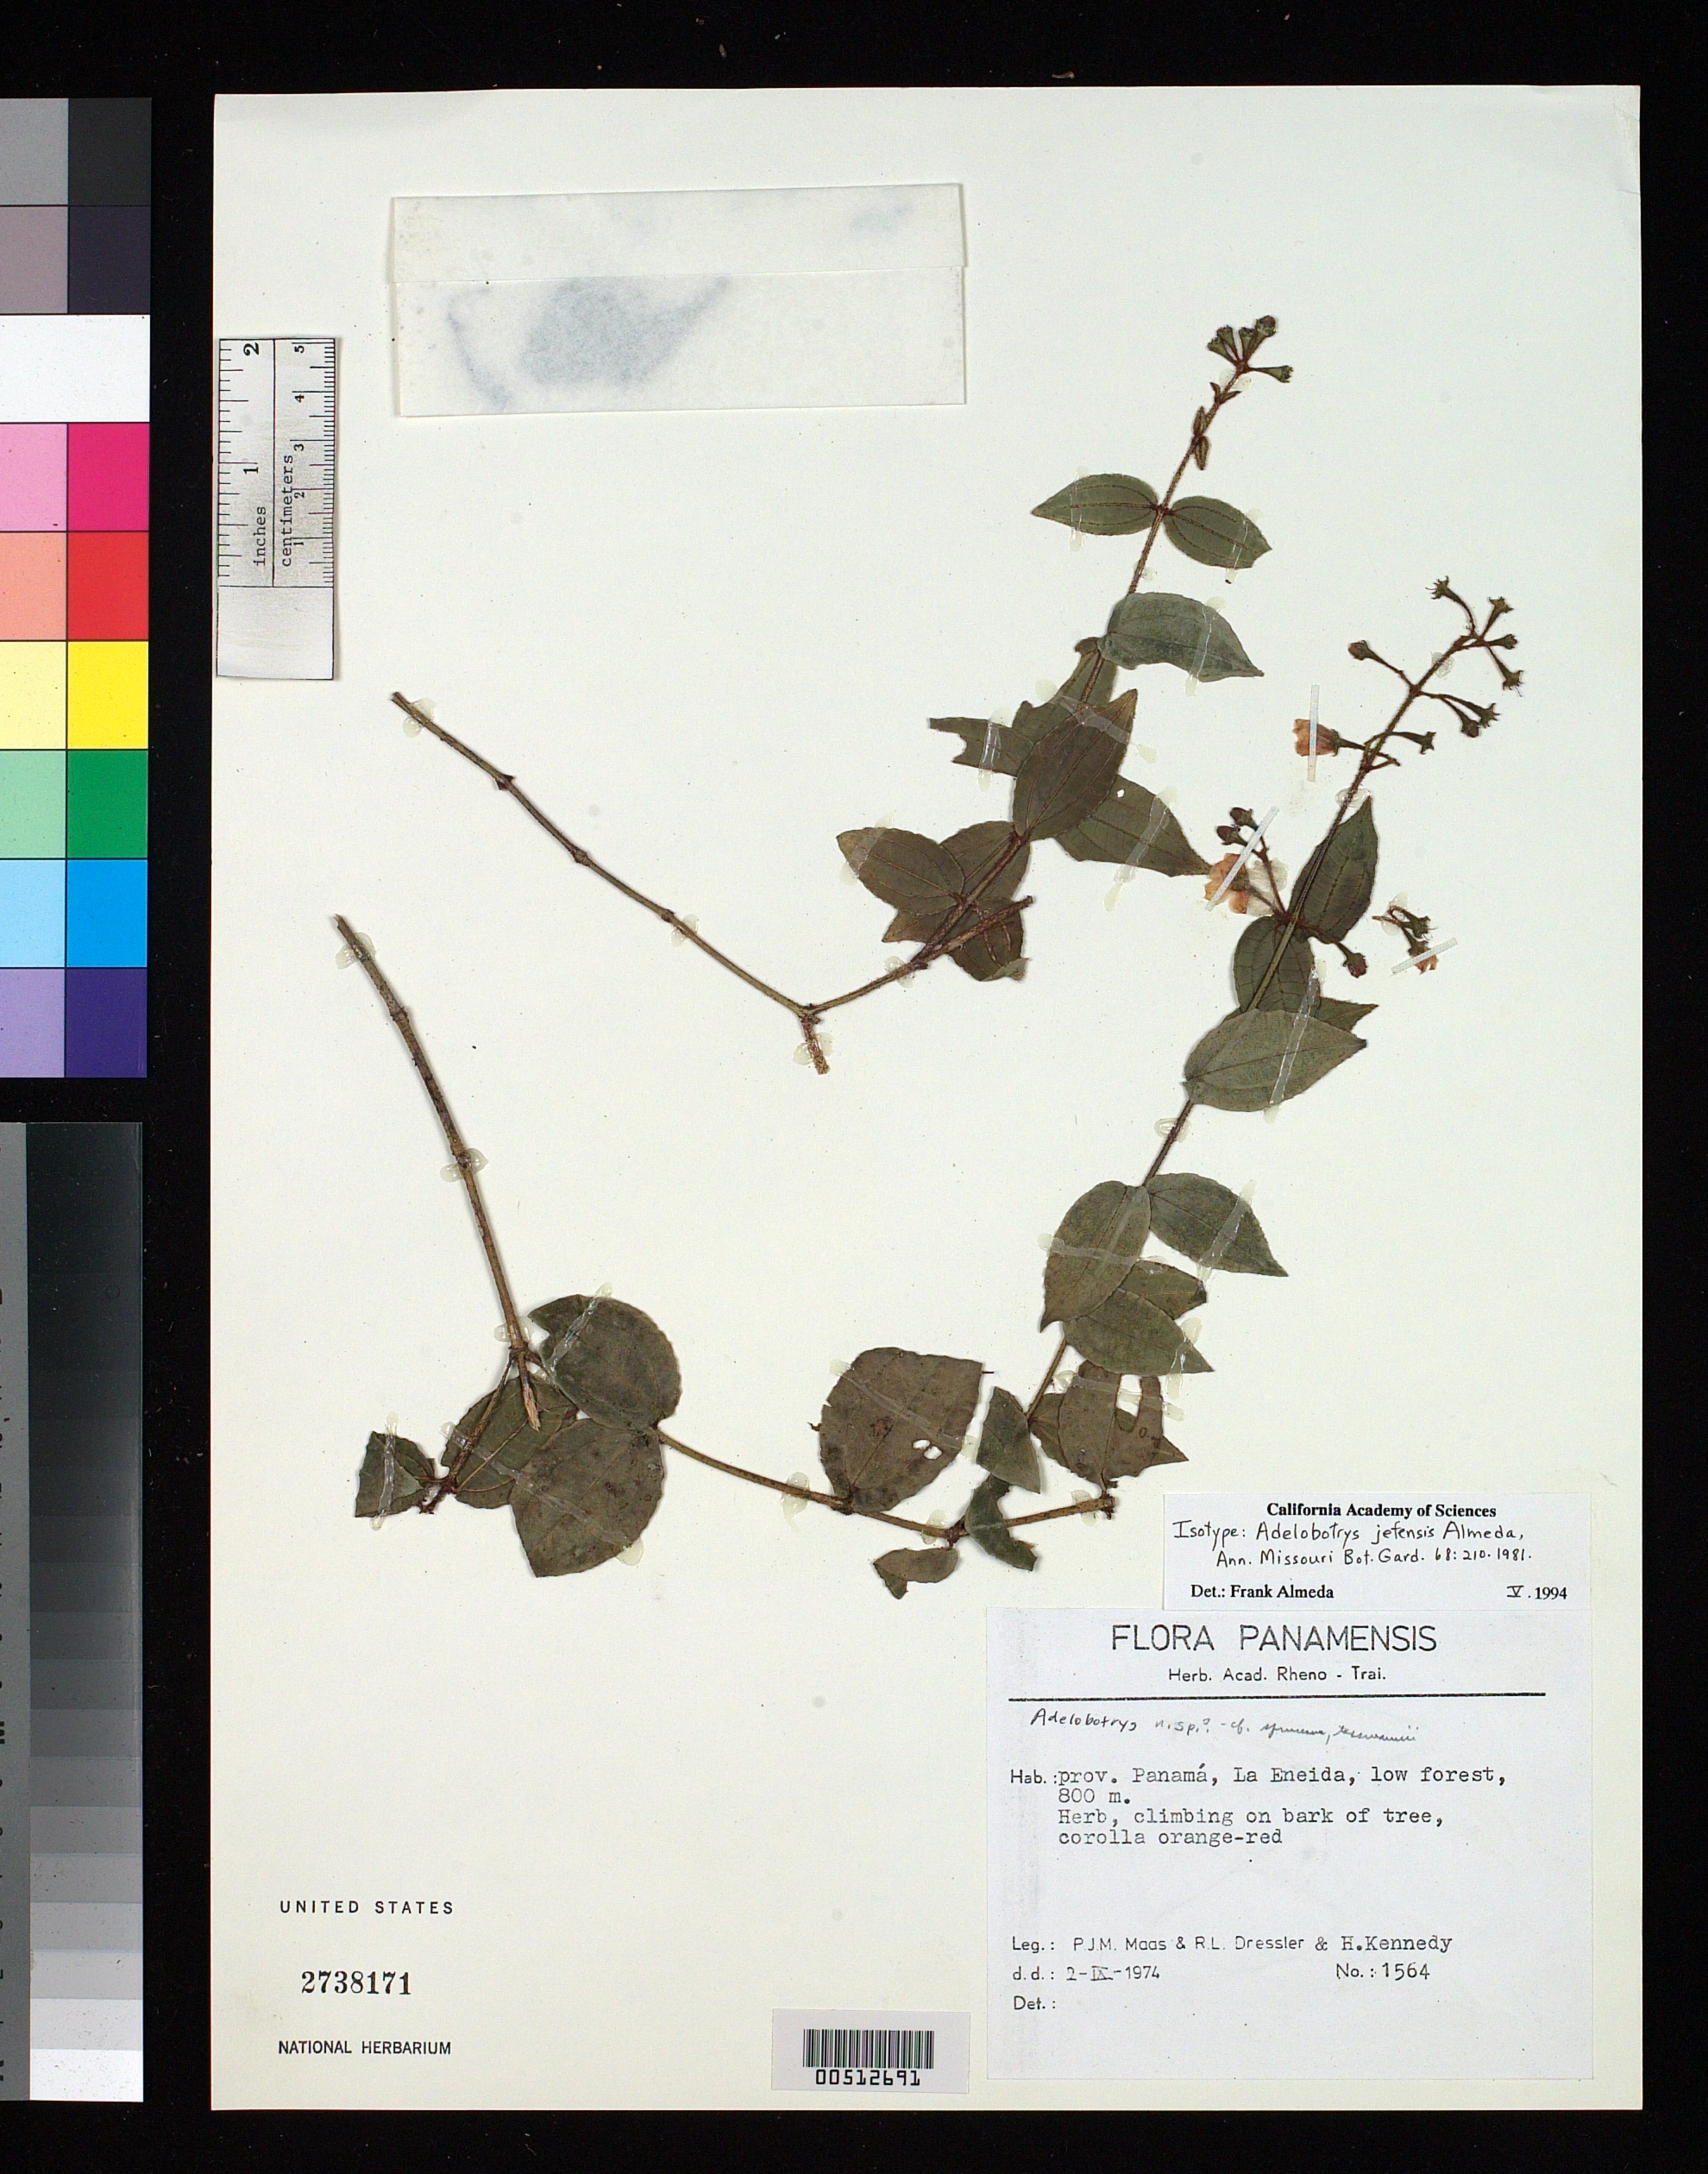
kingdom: Plantae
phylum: Tracheophyta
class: Magnoliopsida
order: Myrtales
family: Melastomataceae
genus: Adelobotrys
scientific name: Adelobotrys jefensis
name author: Almeda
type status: Isotype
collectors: P. Maas, R. Dressler & H. Kennedy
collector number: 1564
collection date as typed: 02 Sep 1974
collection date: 1974-09-02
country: Panama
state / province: Panamá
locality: La Eneida.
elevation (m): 800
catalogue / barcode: US 2738171